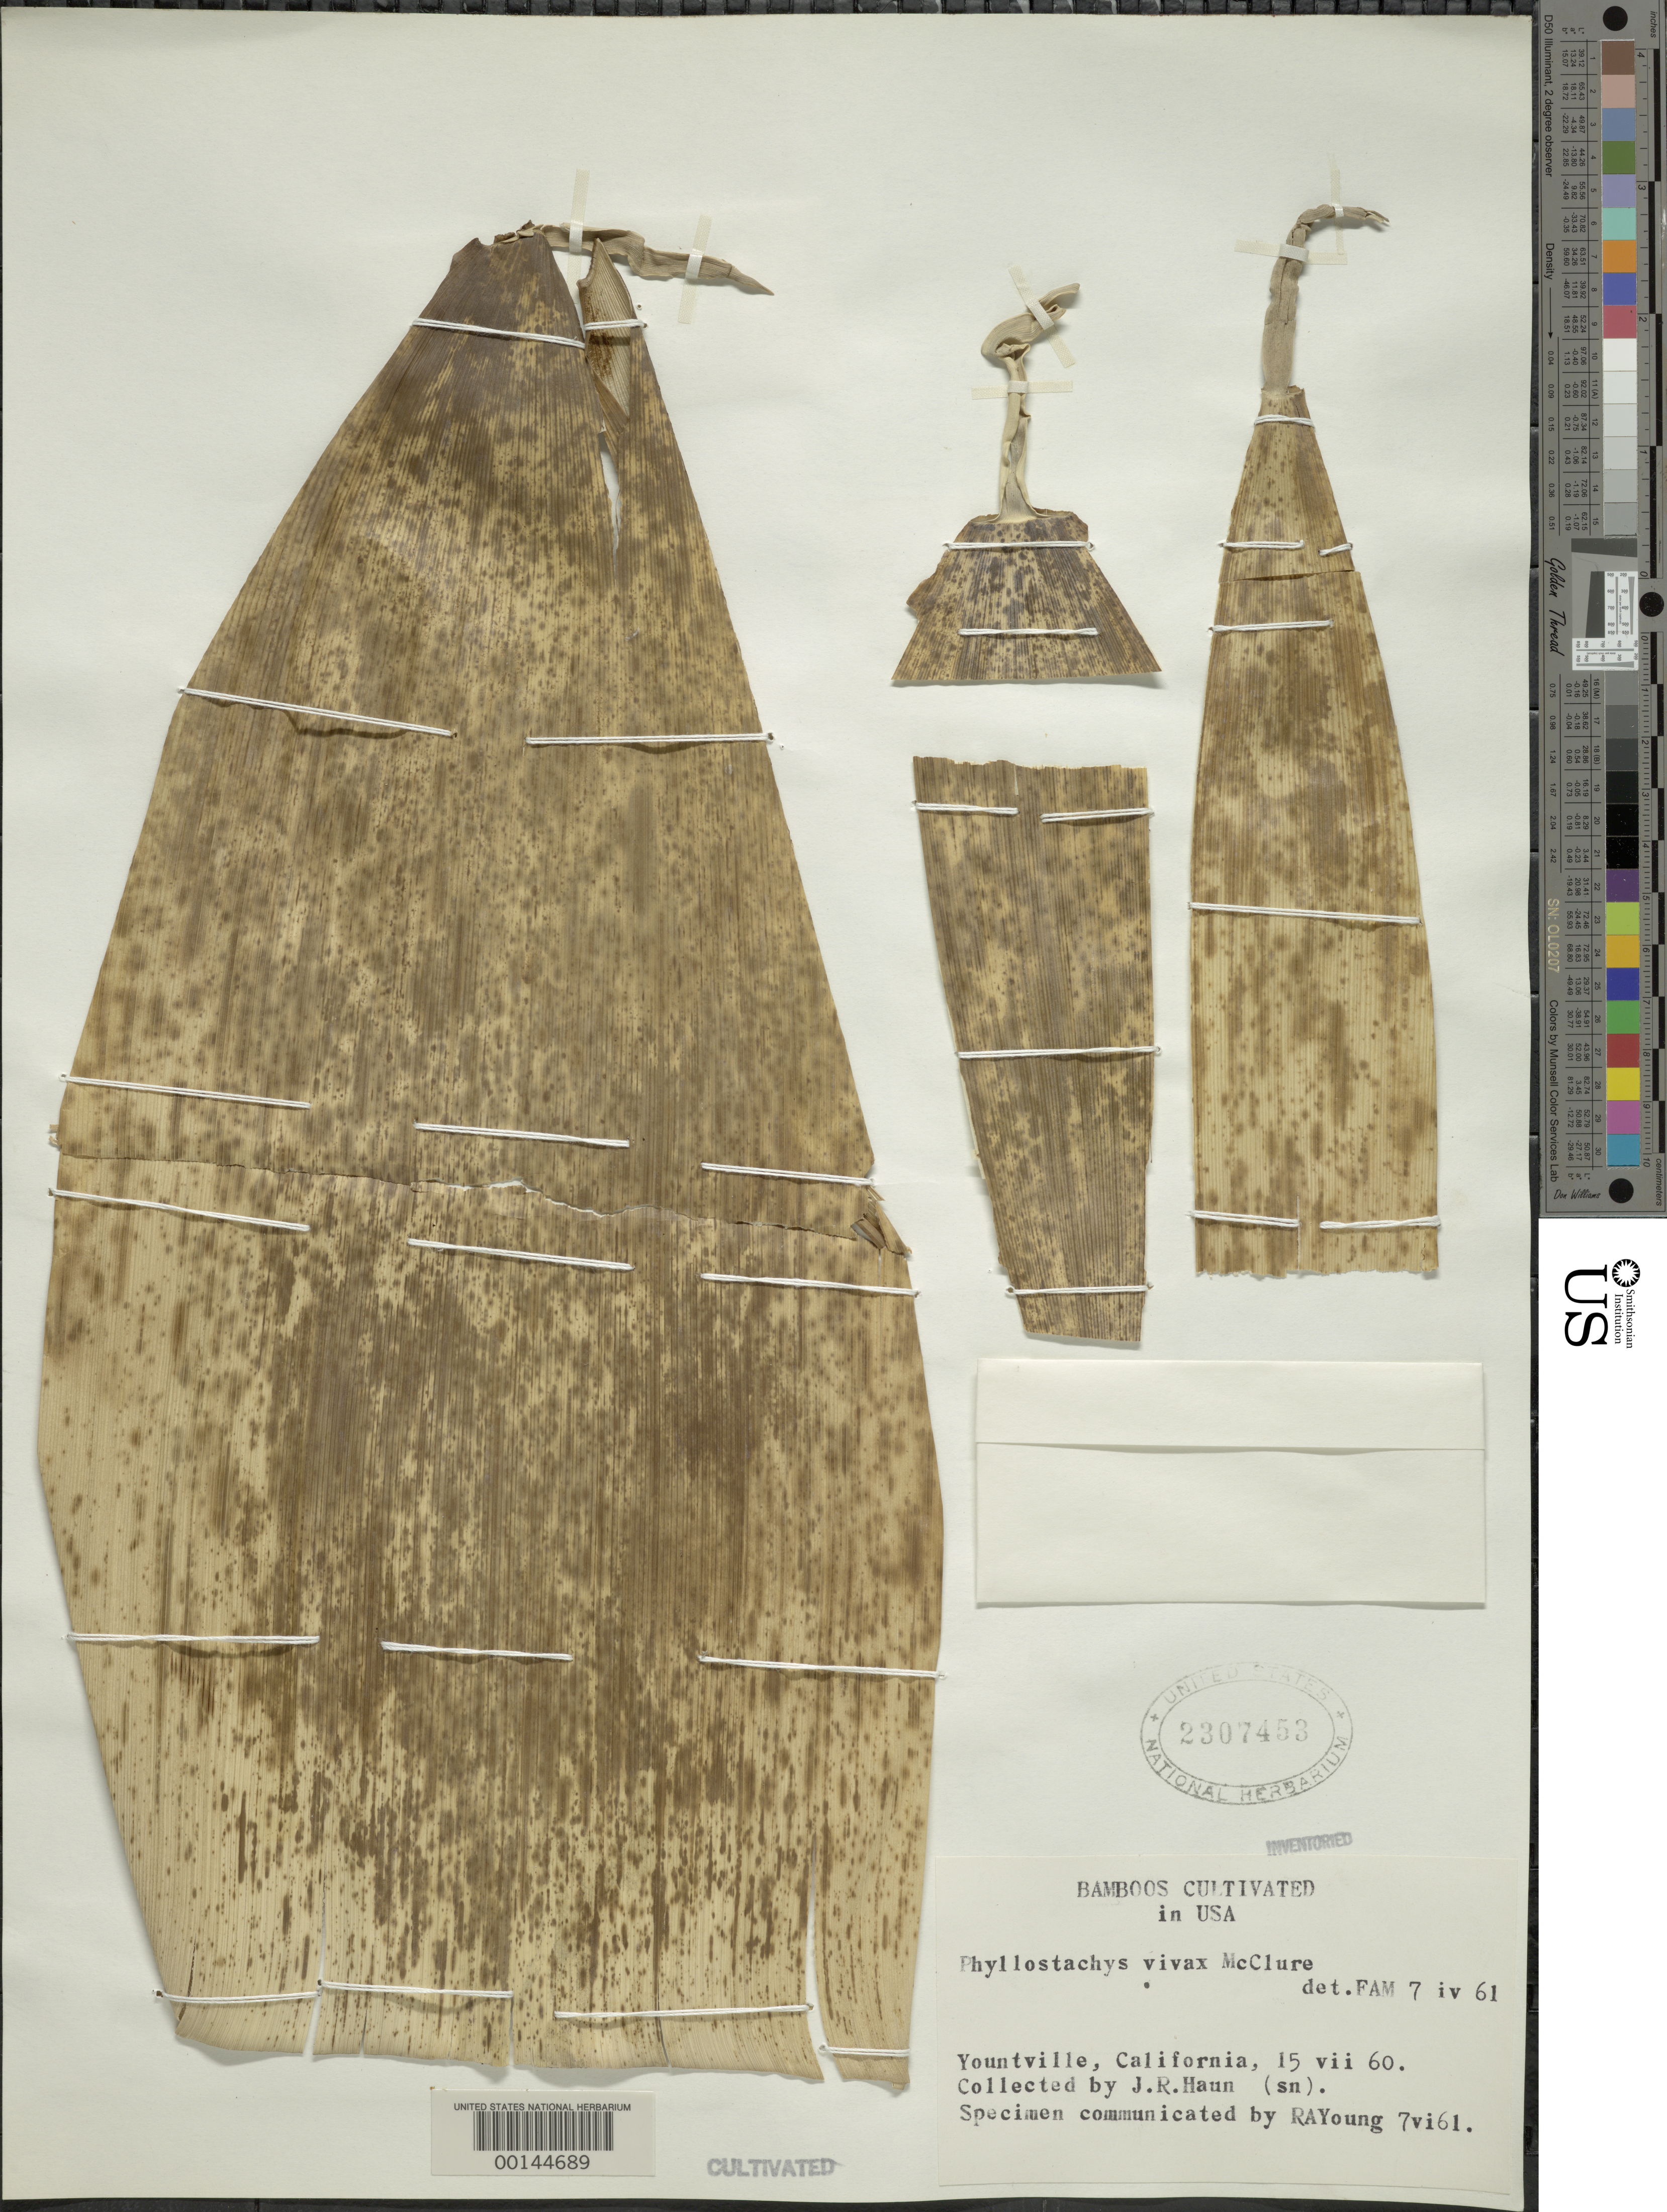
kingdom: Plantae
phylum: Tracheophyta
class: Liliopsida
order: Poales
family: Poaceae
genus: Phyllostachys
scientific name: Phyllostachys vivax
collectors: J. R. Haun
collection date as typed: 15 Jul 1960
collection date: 1960-07-15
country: United States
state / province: California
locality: Yountville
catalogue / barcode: US 2307453